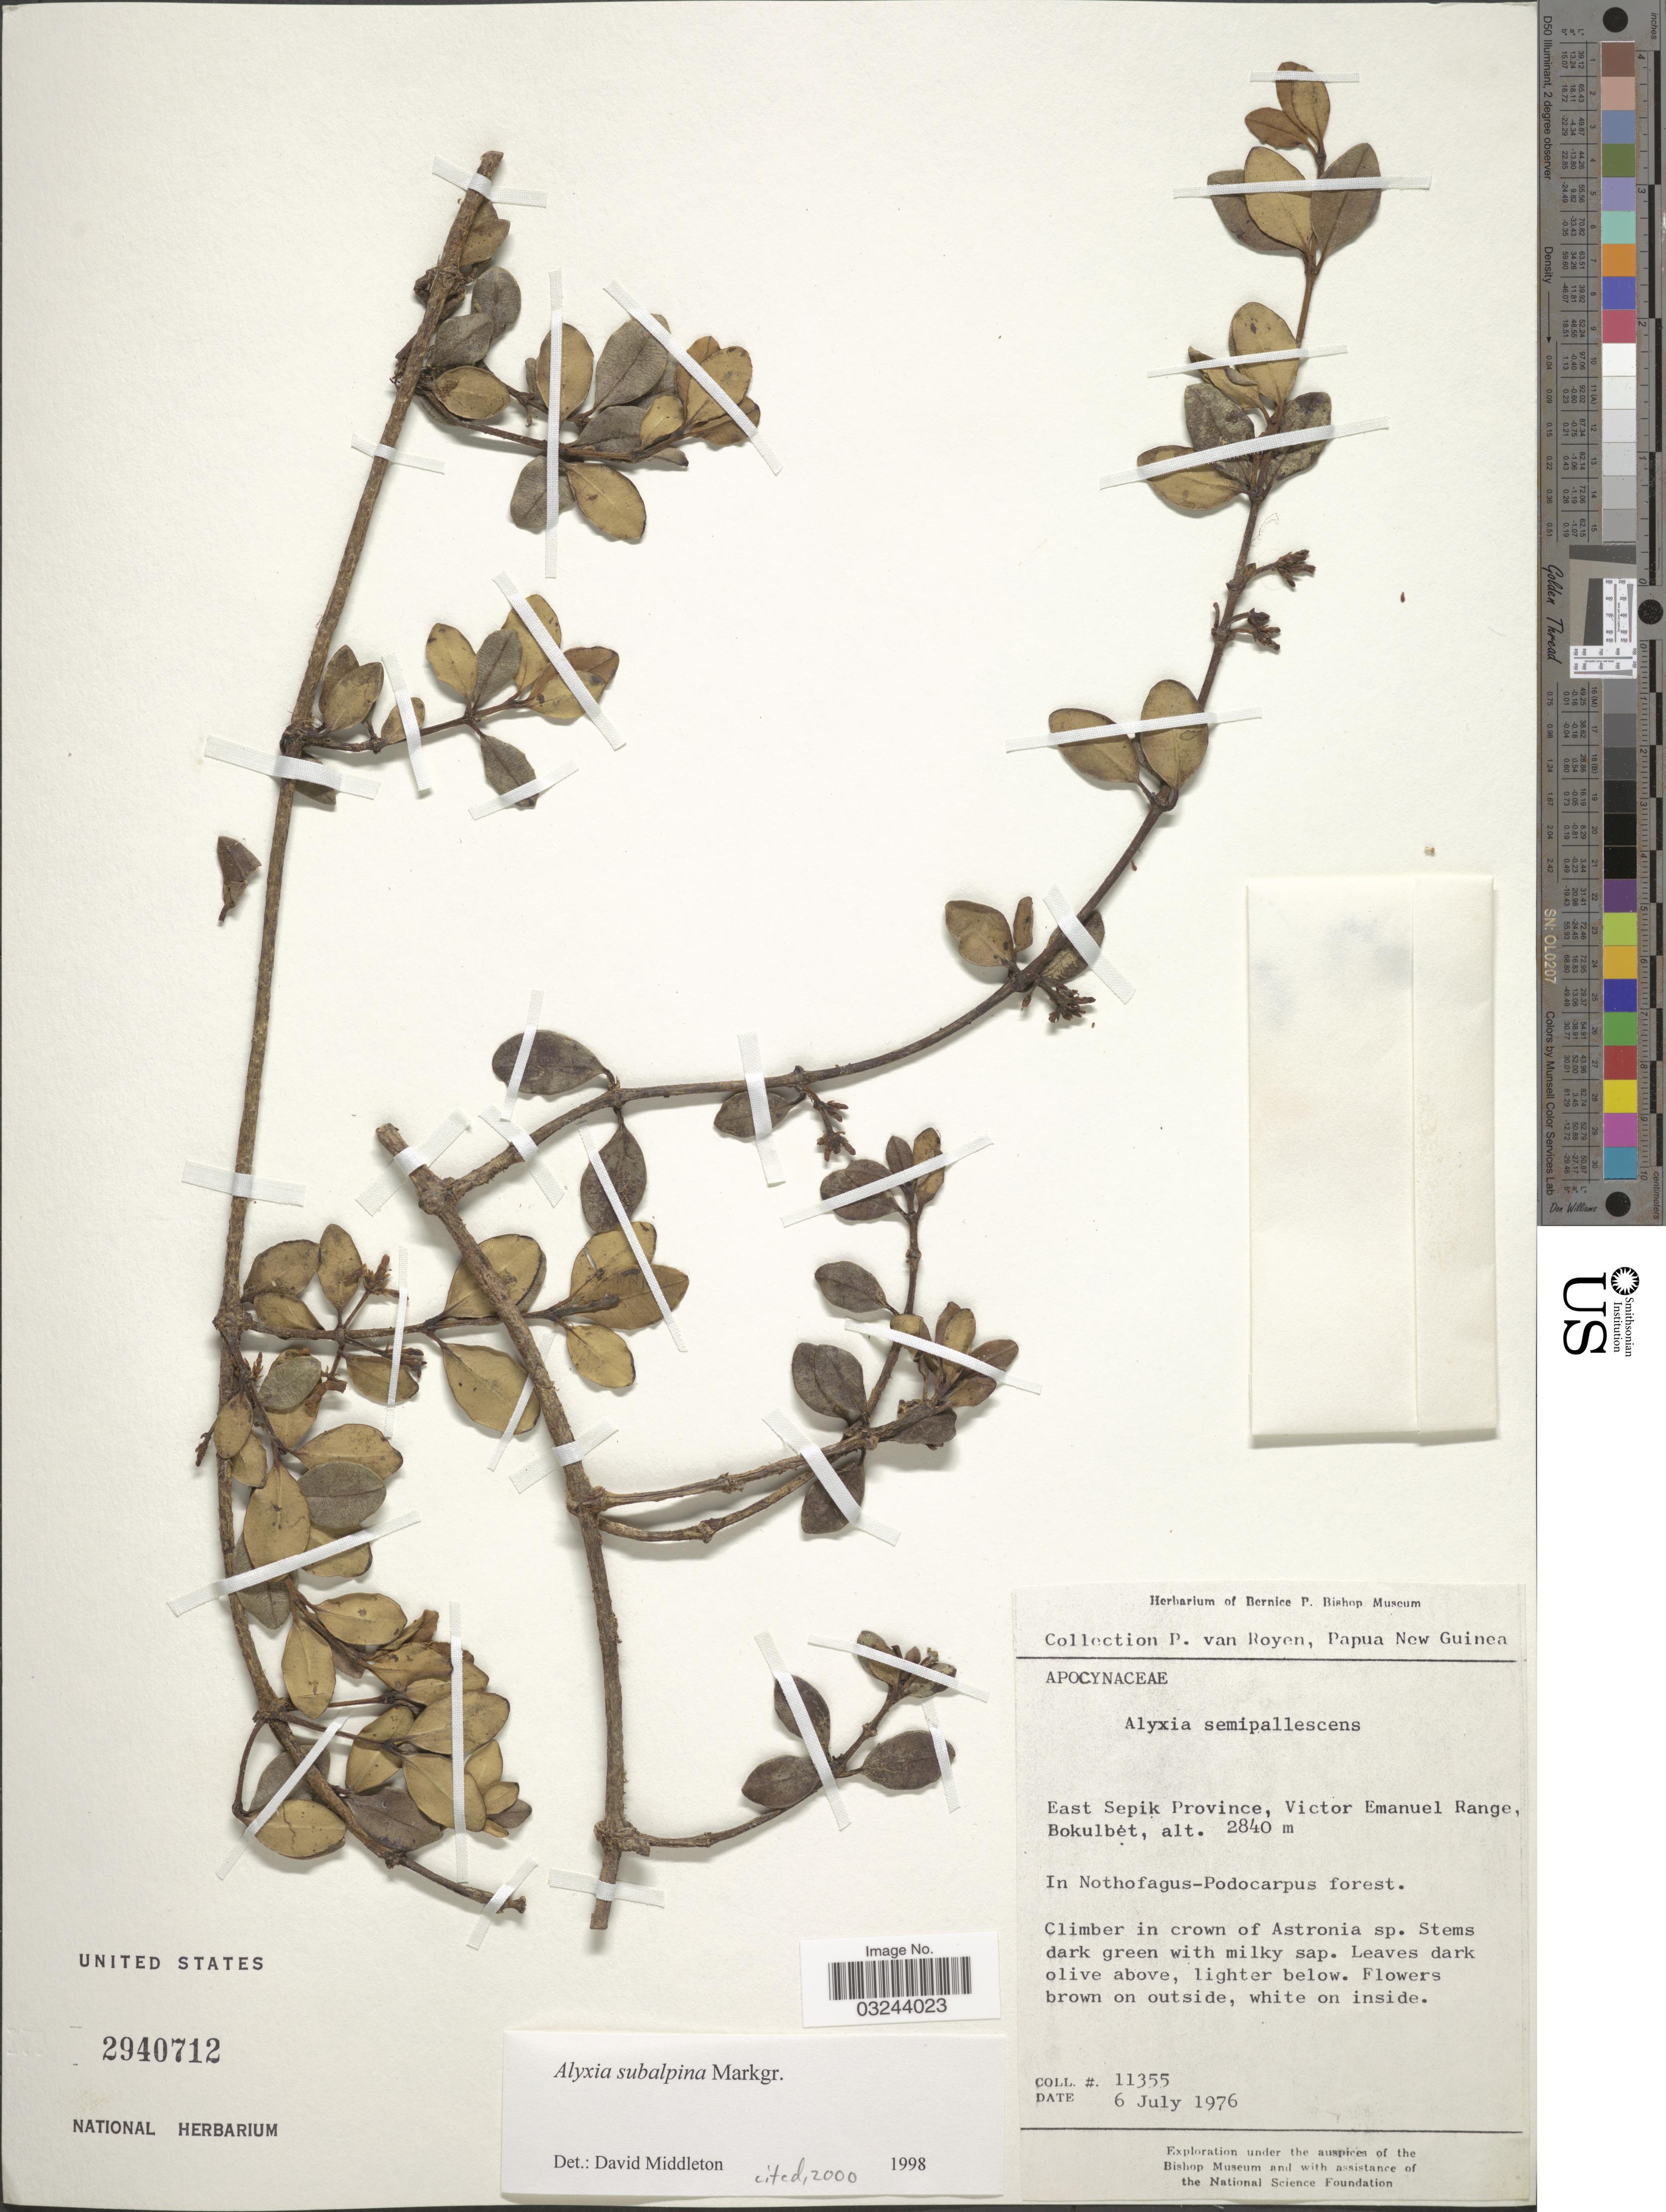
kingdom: Plantae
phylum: Tracheophyta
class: Magnoliopsida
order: Gentianales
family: Apocynaceae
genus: Alyxia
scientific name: Alyxia subalpina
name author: Markgr.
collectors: P. van Royen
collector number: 11355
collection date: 1976-07-06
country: Papua New Guinea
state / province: East Sepik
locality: Victor Emanuel Range, Bokulbèt.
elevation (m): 2840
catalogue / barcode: US 2940712